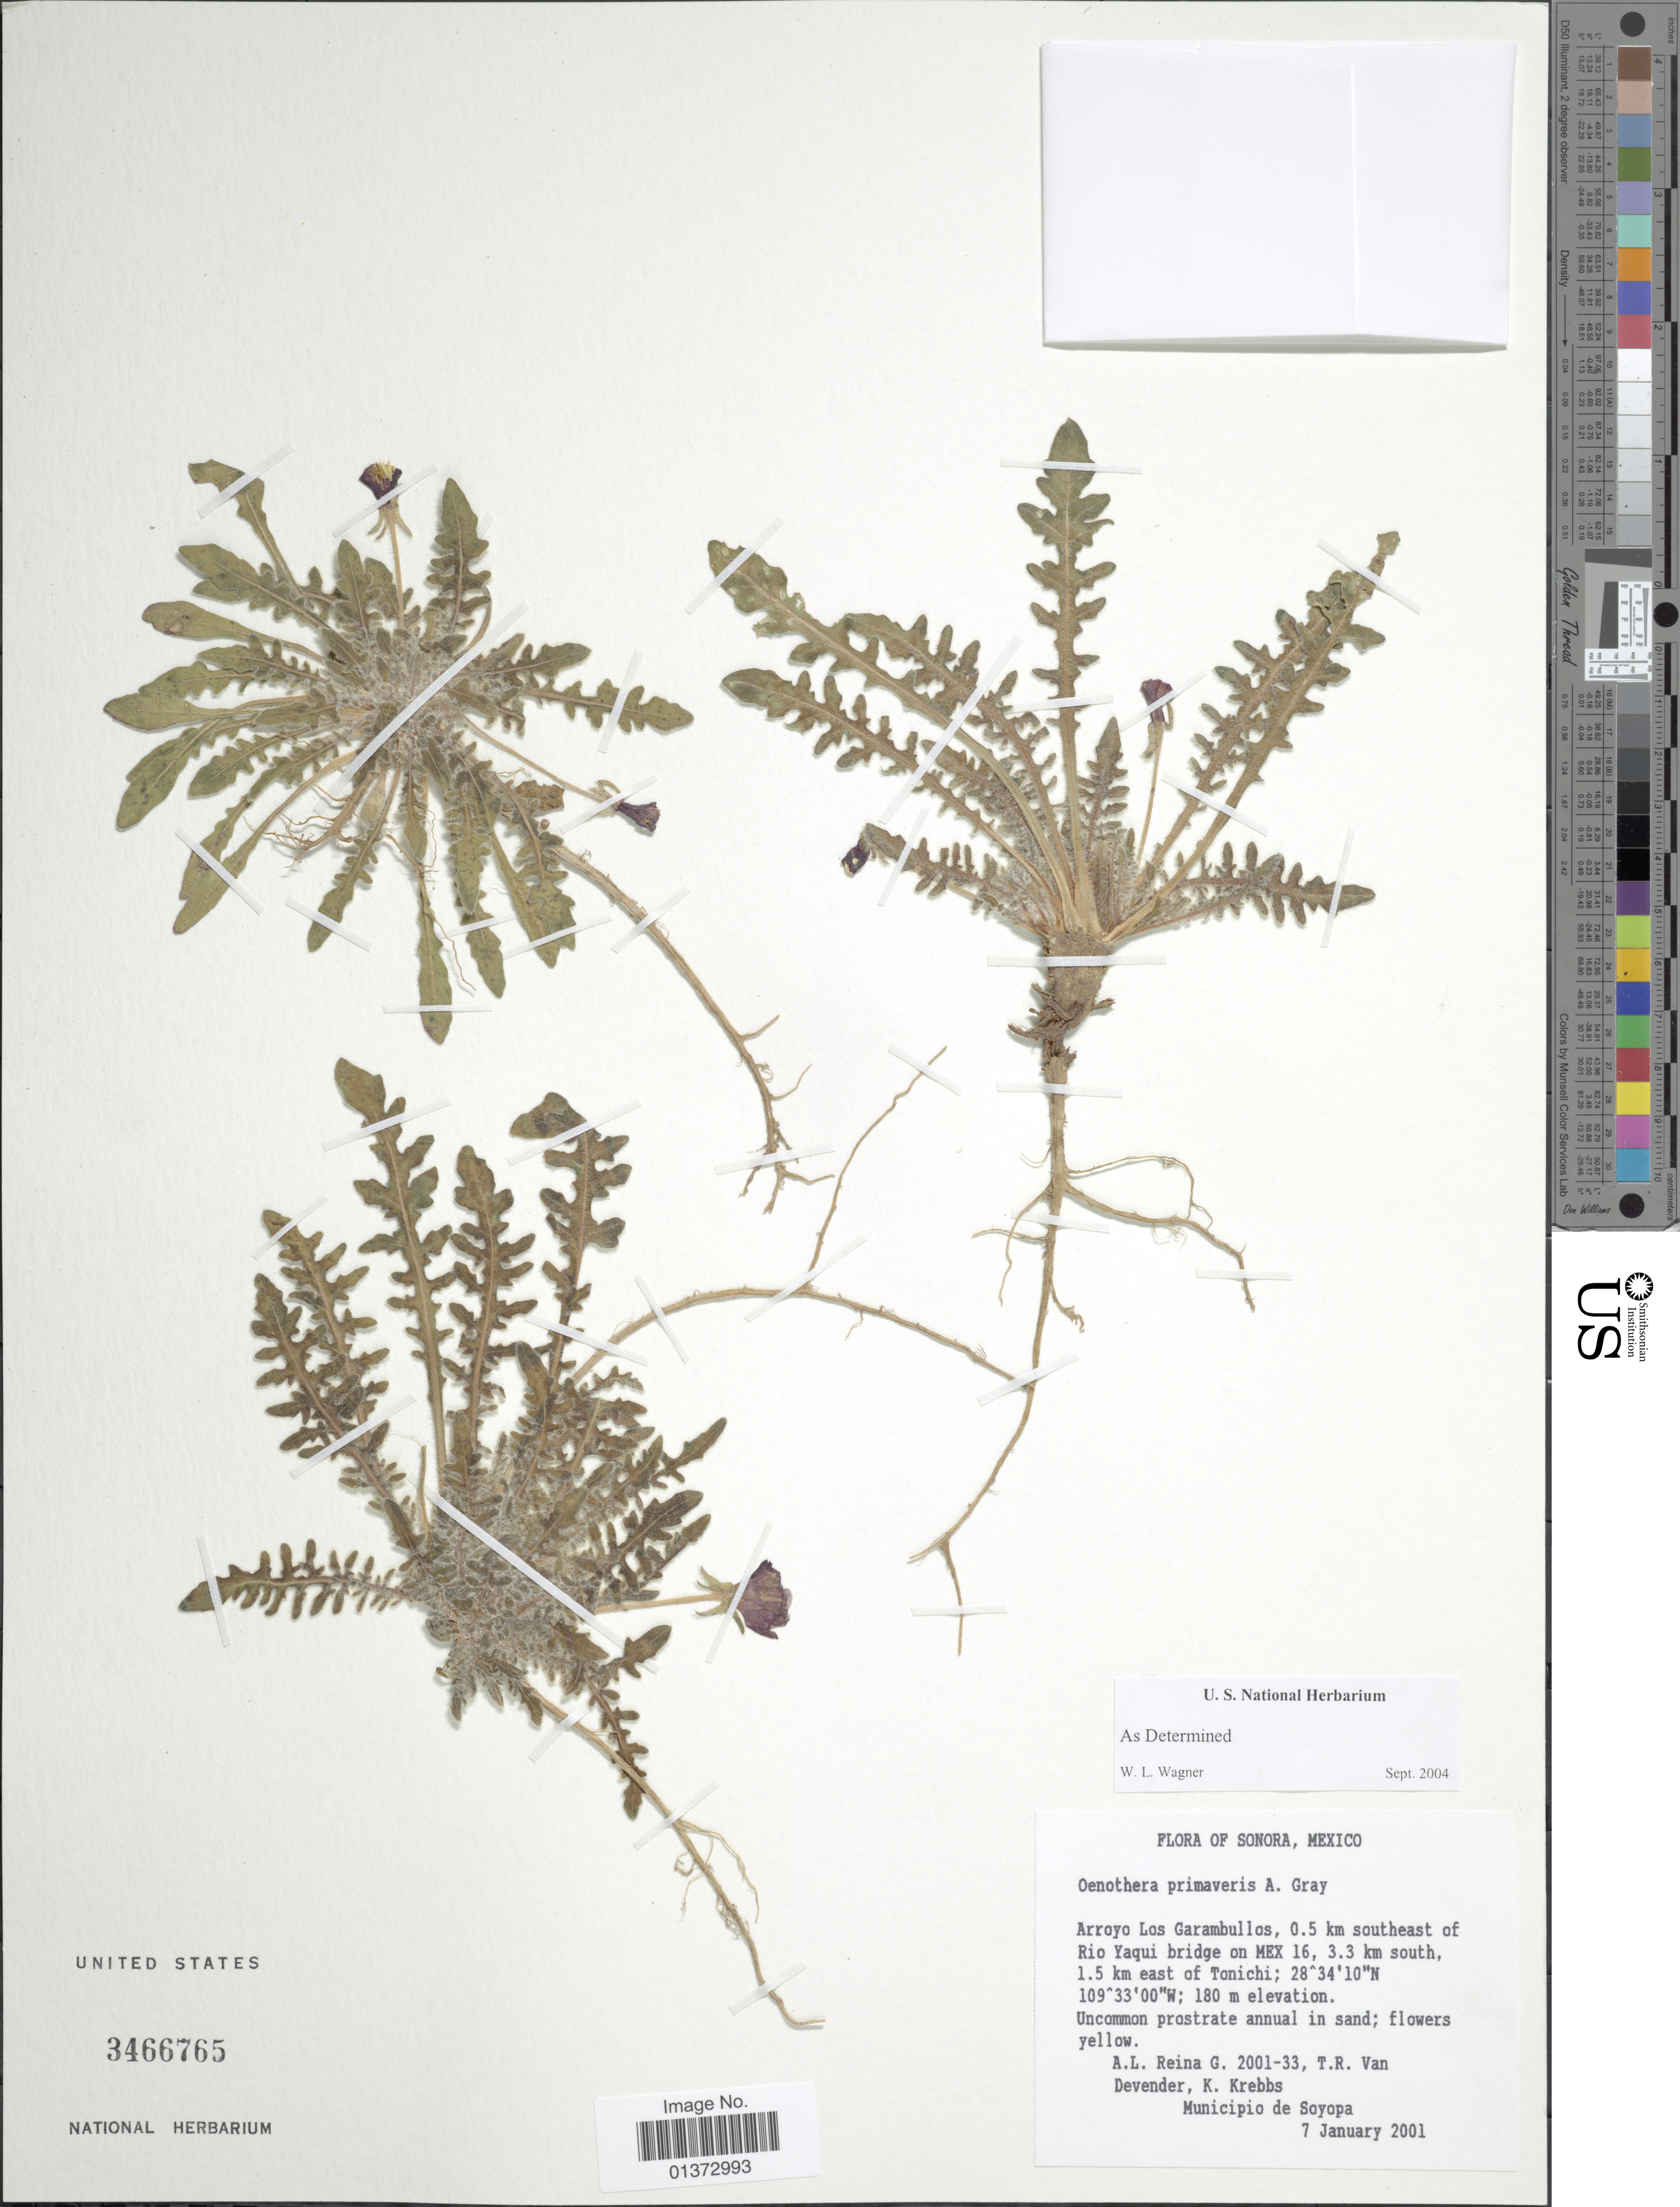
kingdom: Plantae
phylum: Tracheophyta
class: Magnoliopsida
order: Myrtales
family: Onagraceae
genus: Oenothera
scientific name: Oenothera primiveris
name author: A. Gray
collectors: A. L. Reina G., T. R. Van Devender & K. Krebbs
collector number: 2001-33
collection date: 2001-01-07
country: Mexico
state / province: Sonora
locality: Arroyo Los Garambullos, 0.5 km southeast of Rio Yaqui bridge on MEX 16, 3.3 km south, 1.5 km east of Tonichi, Municipio de Soyopa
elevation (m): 180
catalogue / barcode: US 3466765